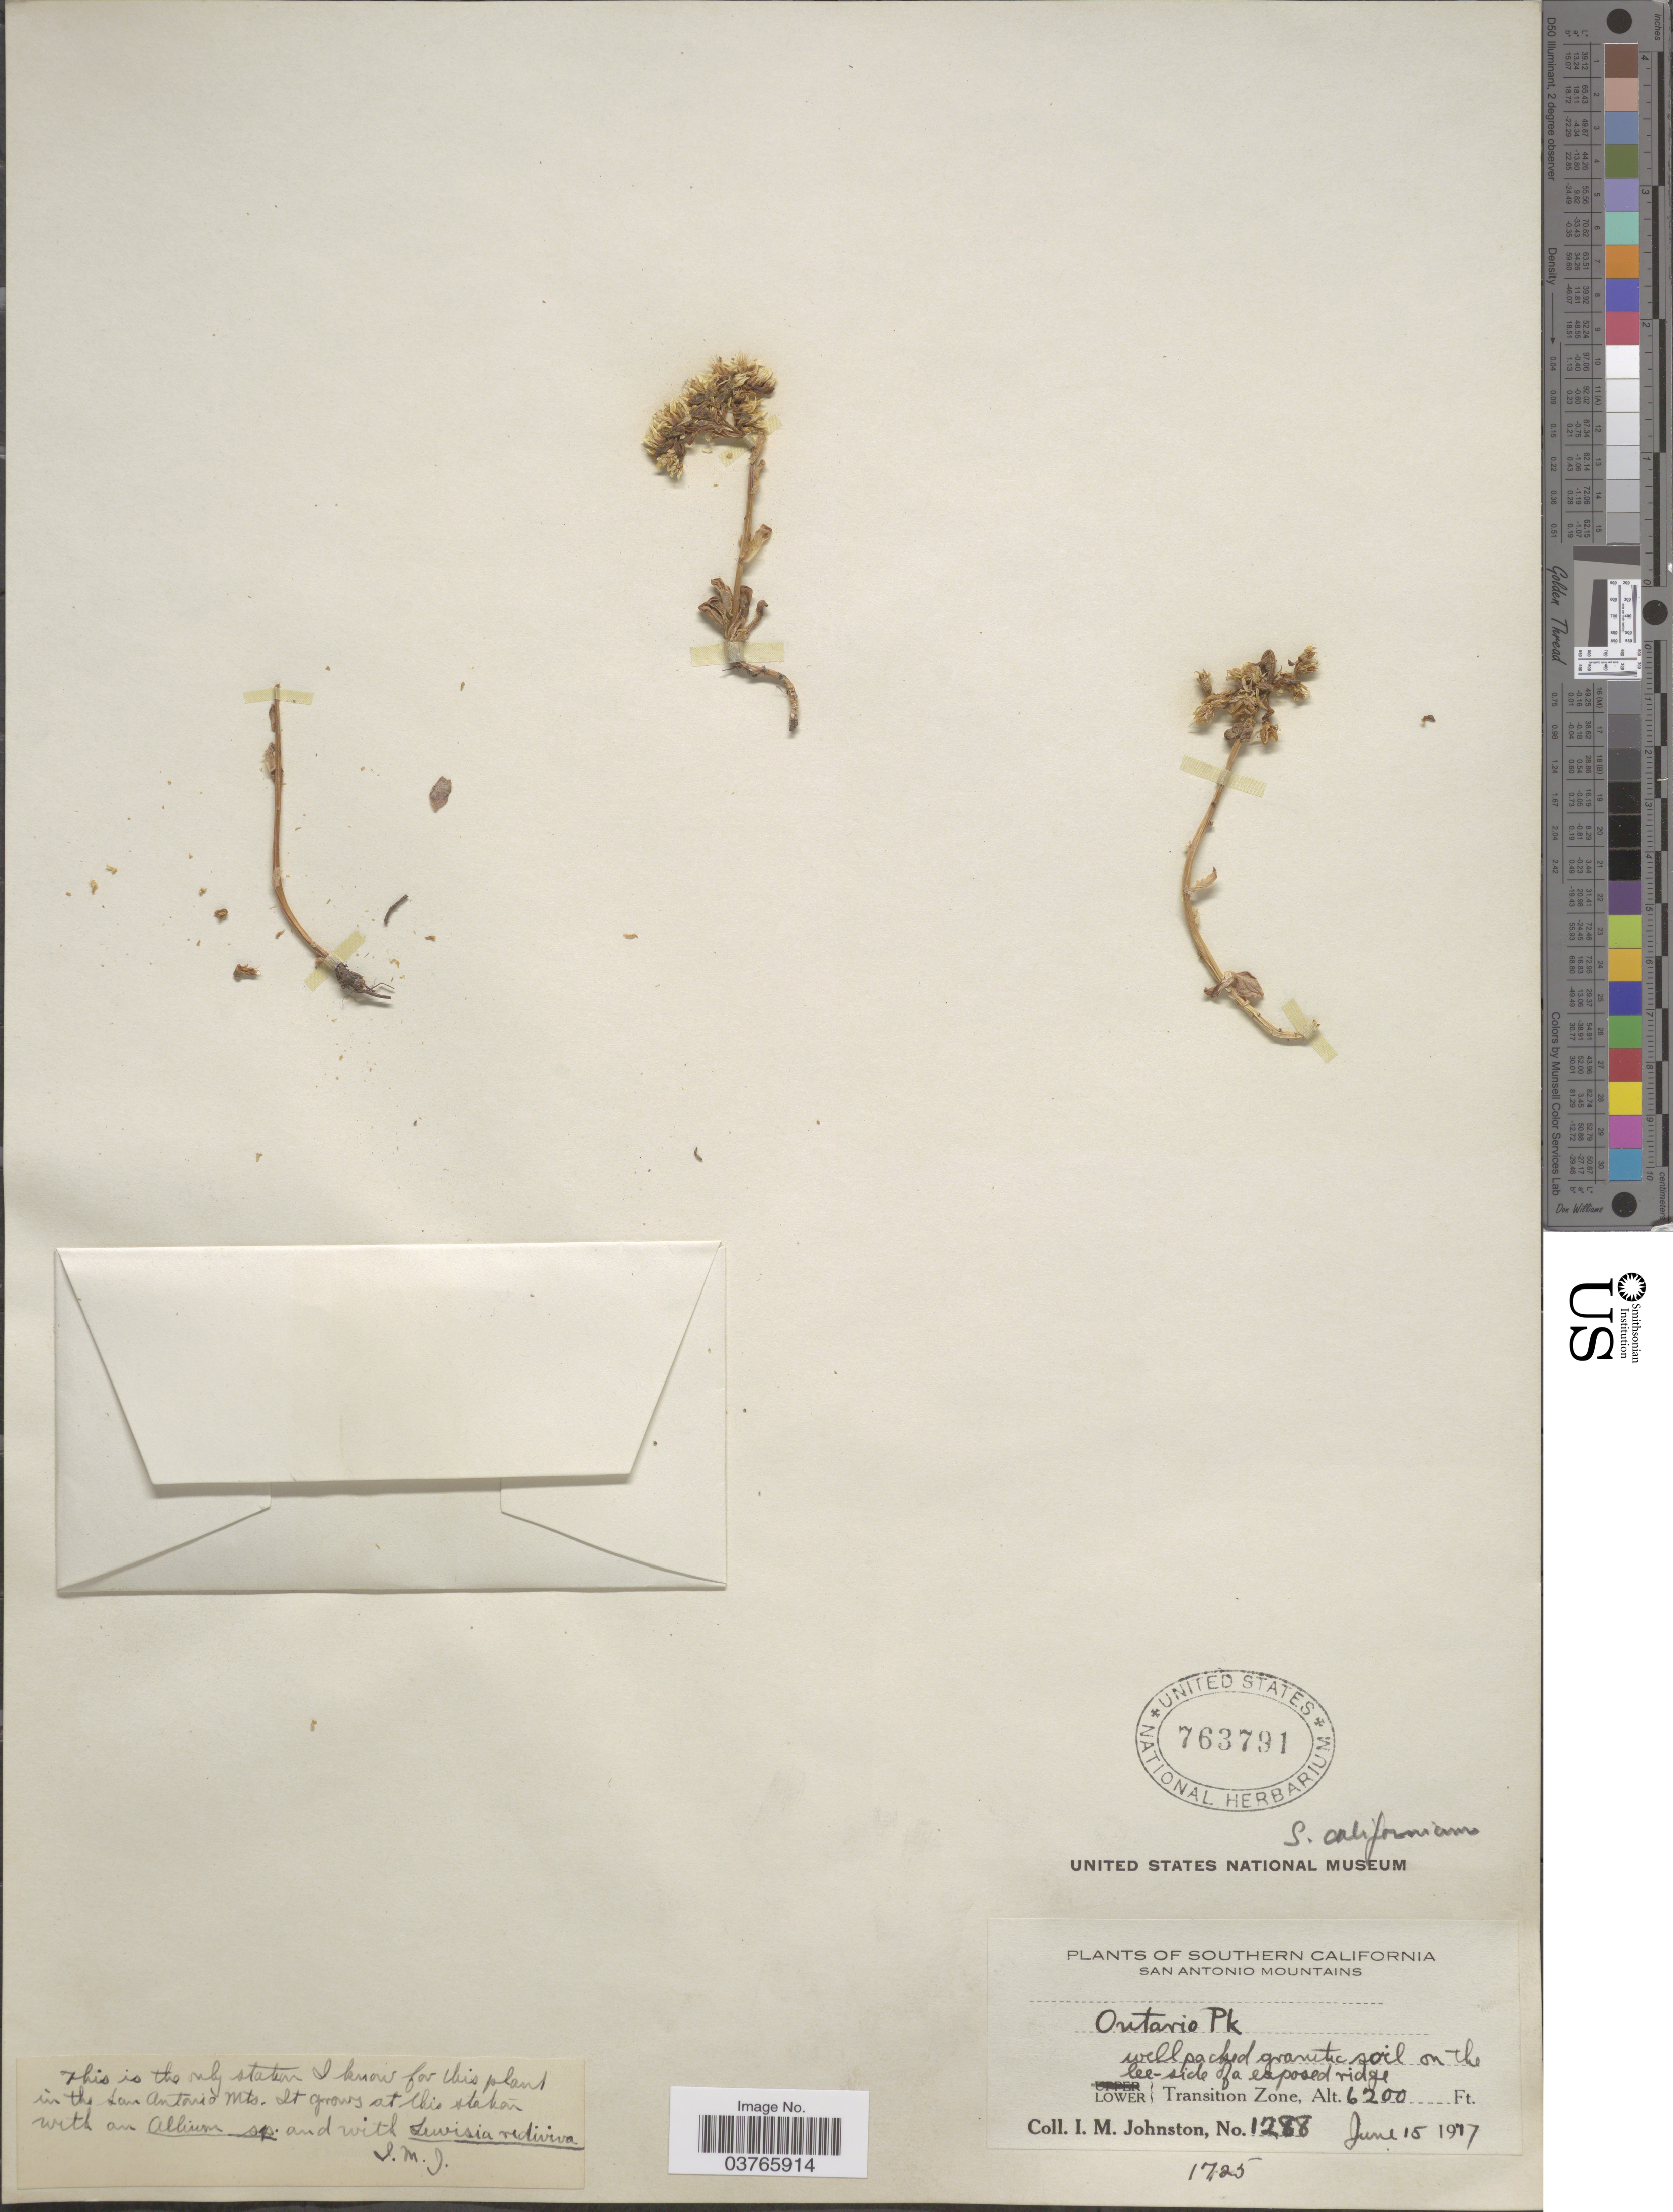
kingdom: Plantae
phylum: Tracheophyta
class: Magnoliopsida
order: Saxifragales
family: Crassulaceae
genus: Sedum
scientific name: Sedum californicum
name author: Britton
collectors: I.M. Johnston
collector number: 1288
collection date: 1917-06-15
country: United States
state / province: California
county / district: Los Angeles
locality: Southern California. San Antonio Mountains. Lower Transition Zone.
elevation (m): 1890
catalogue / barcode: US 763791